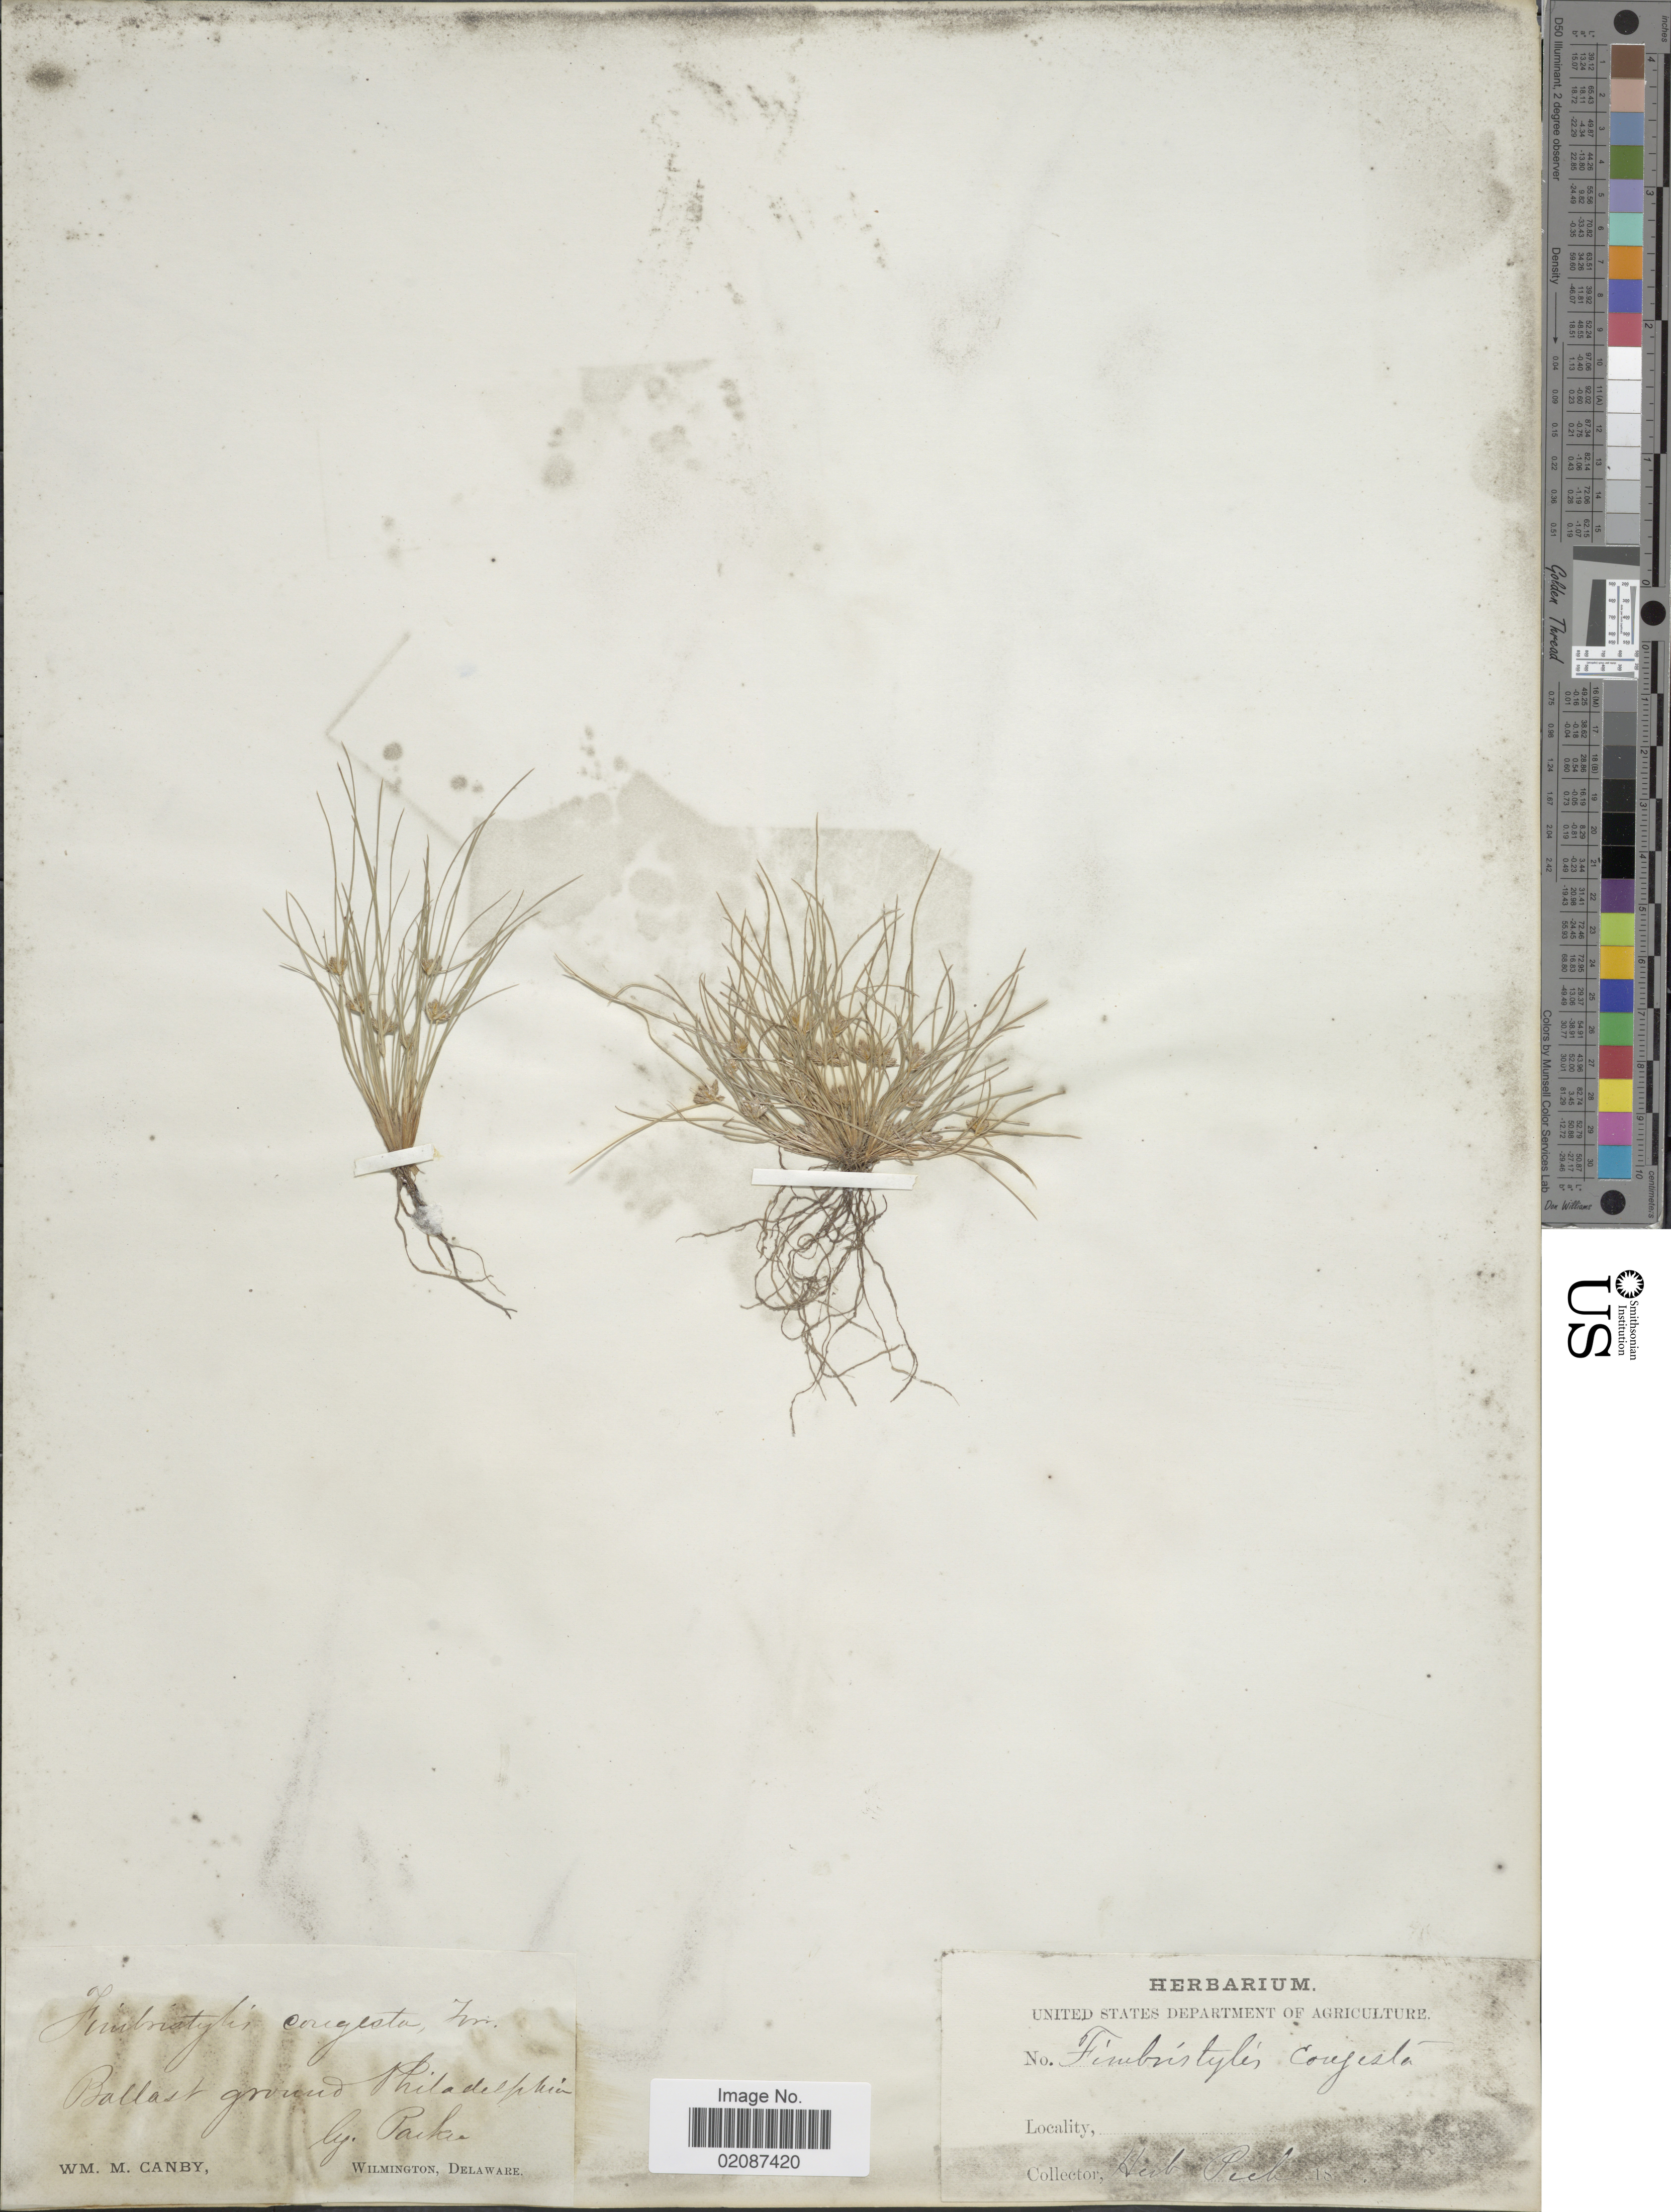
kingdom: Plantae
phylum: Tracheophyta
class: Liliopsida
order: Poales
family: Cyperaceae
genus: Fimbristylis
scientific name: Fimbristylis vahlii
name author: (Lam.) Link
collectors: W. M. Canby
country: United States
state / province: Delaware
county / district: New Castle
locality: Ballast ground, Philadephia, Wilmington, Delaware